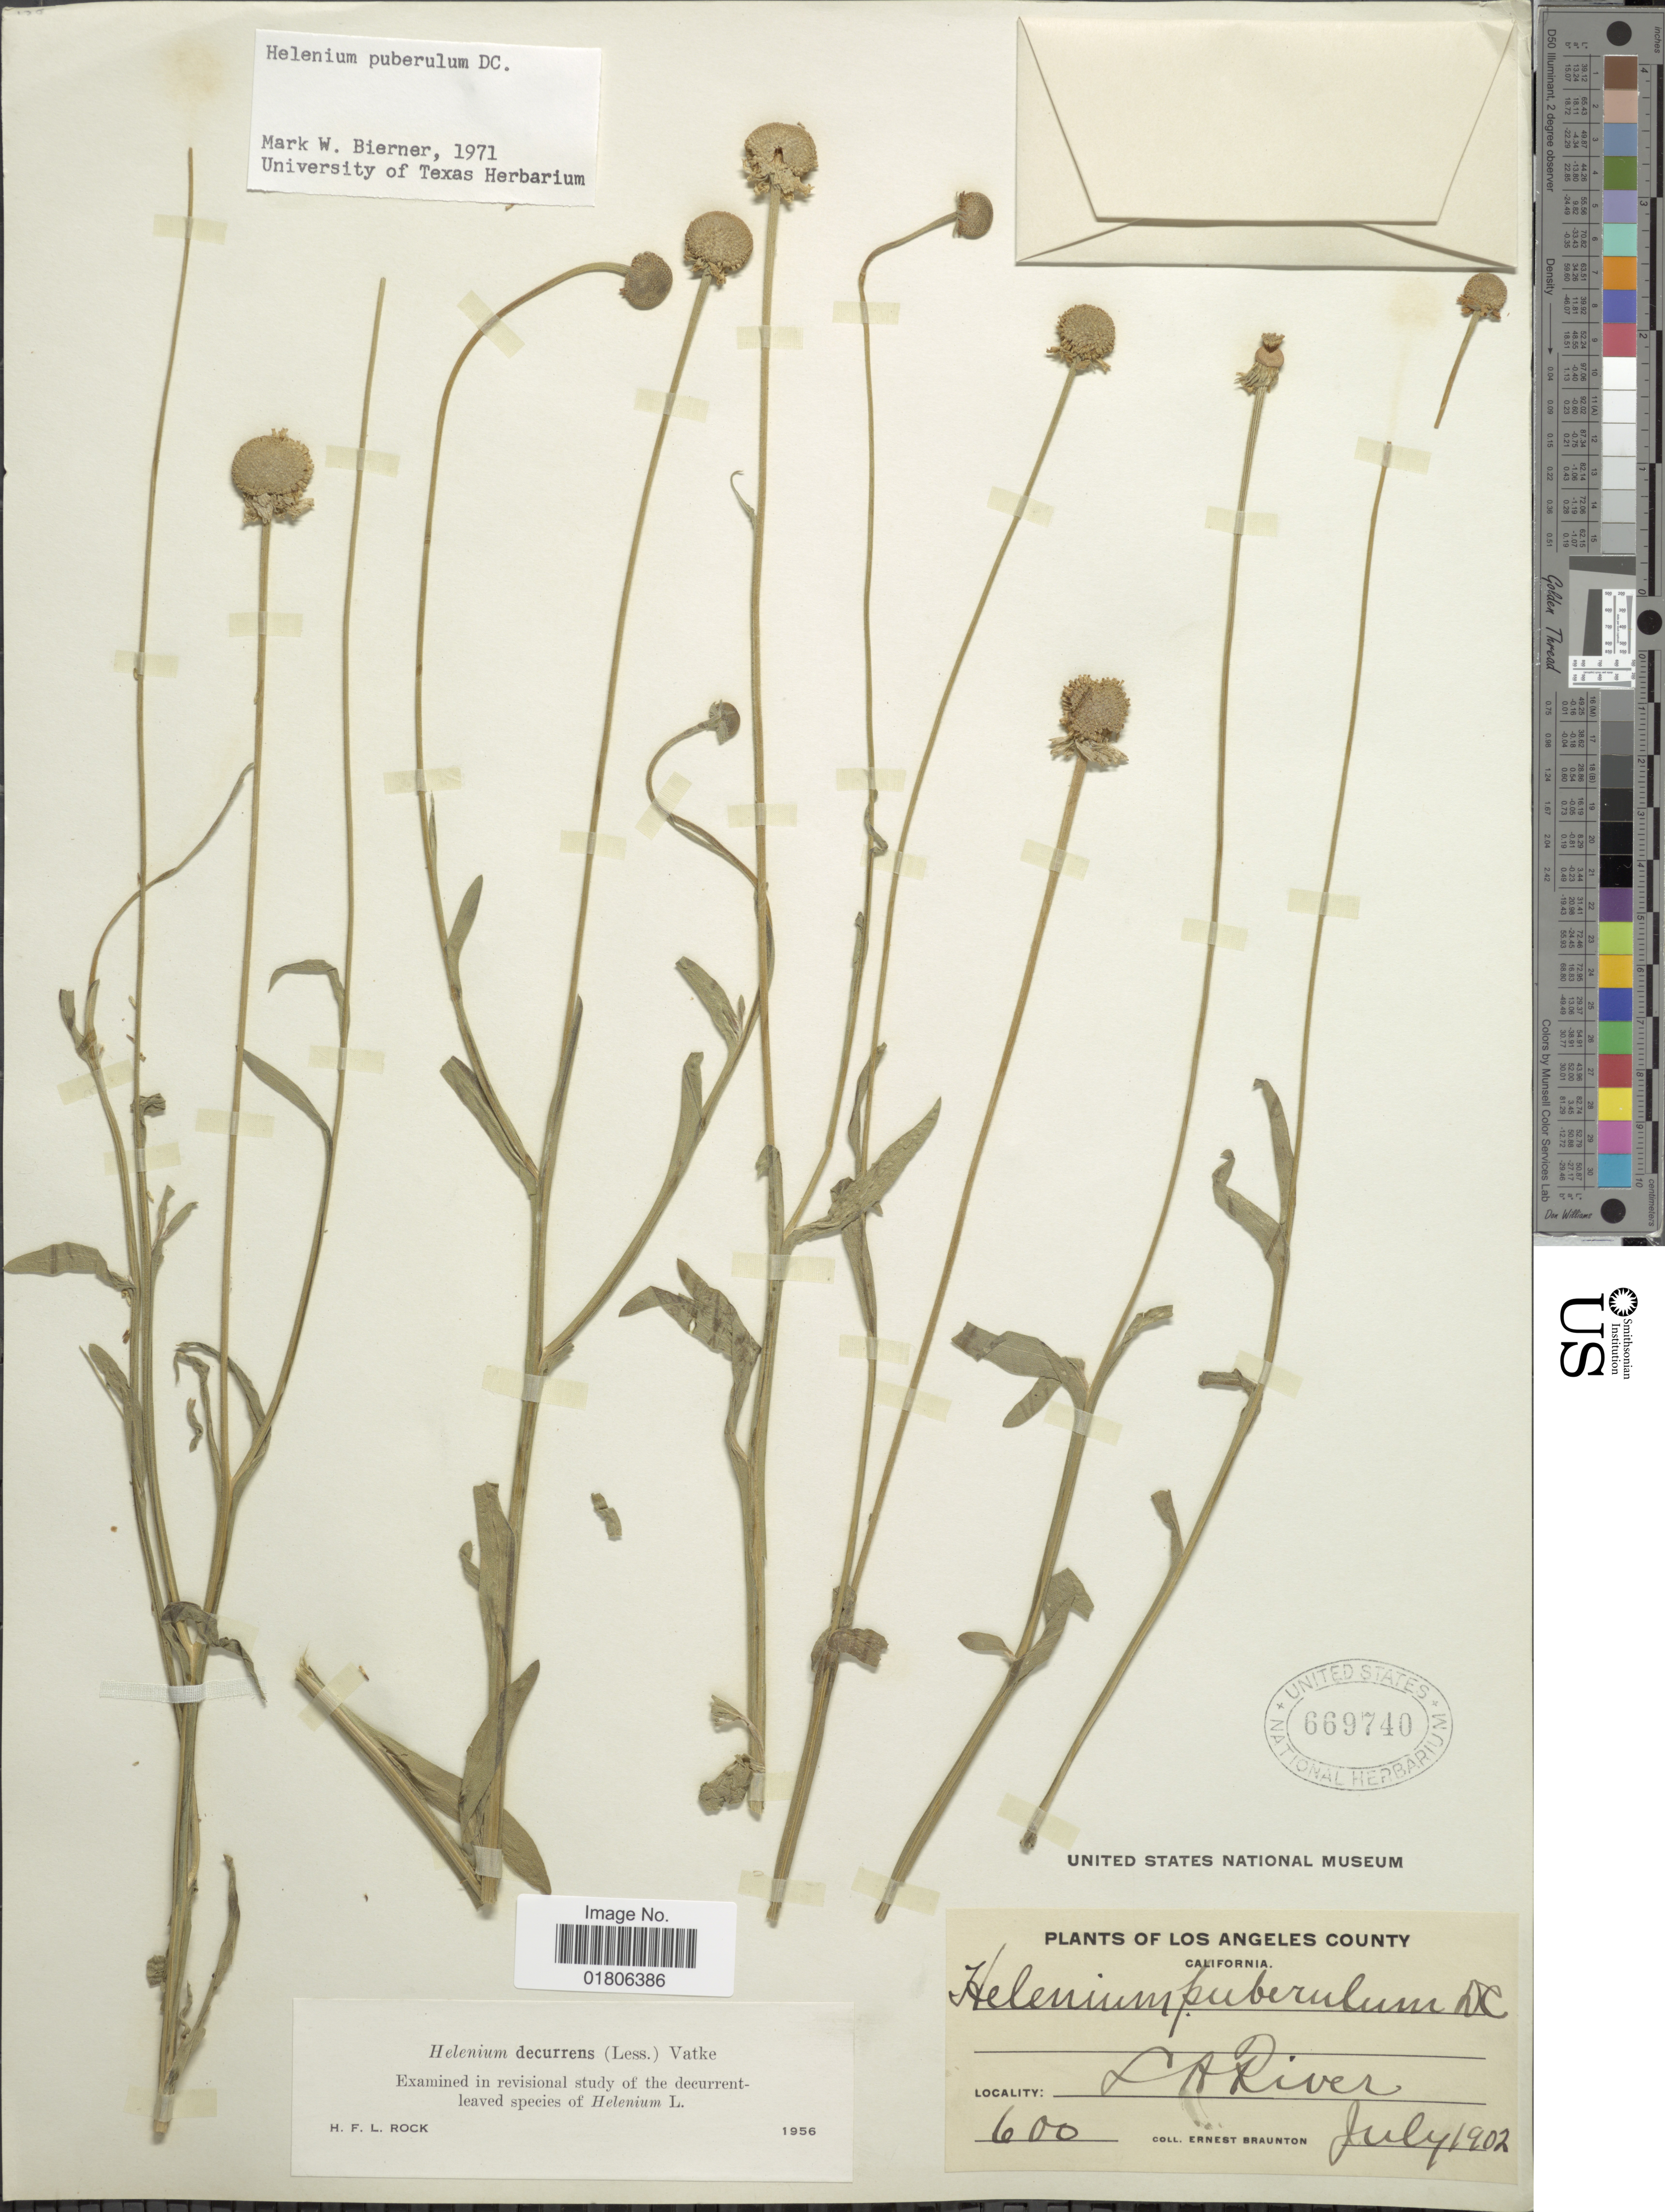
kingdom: Plantae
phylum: Tracheophyta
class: Magnoliopsida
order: Asterales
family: Asteraceae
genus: Helenium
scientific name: Helenium pinnatifidum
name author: (Schwein. ex Nutt.) Rydb.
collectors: E. Braunton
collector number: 600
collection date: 1902-07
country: United States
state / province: California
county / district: Los Angeles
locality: Los Angeles County, LA River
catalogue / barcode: US 669740